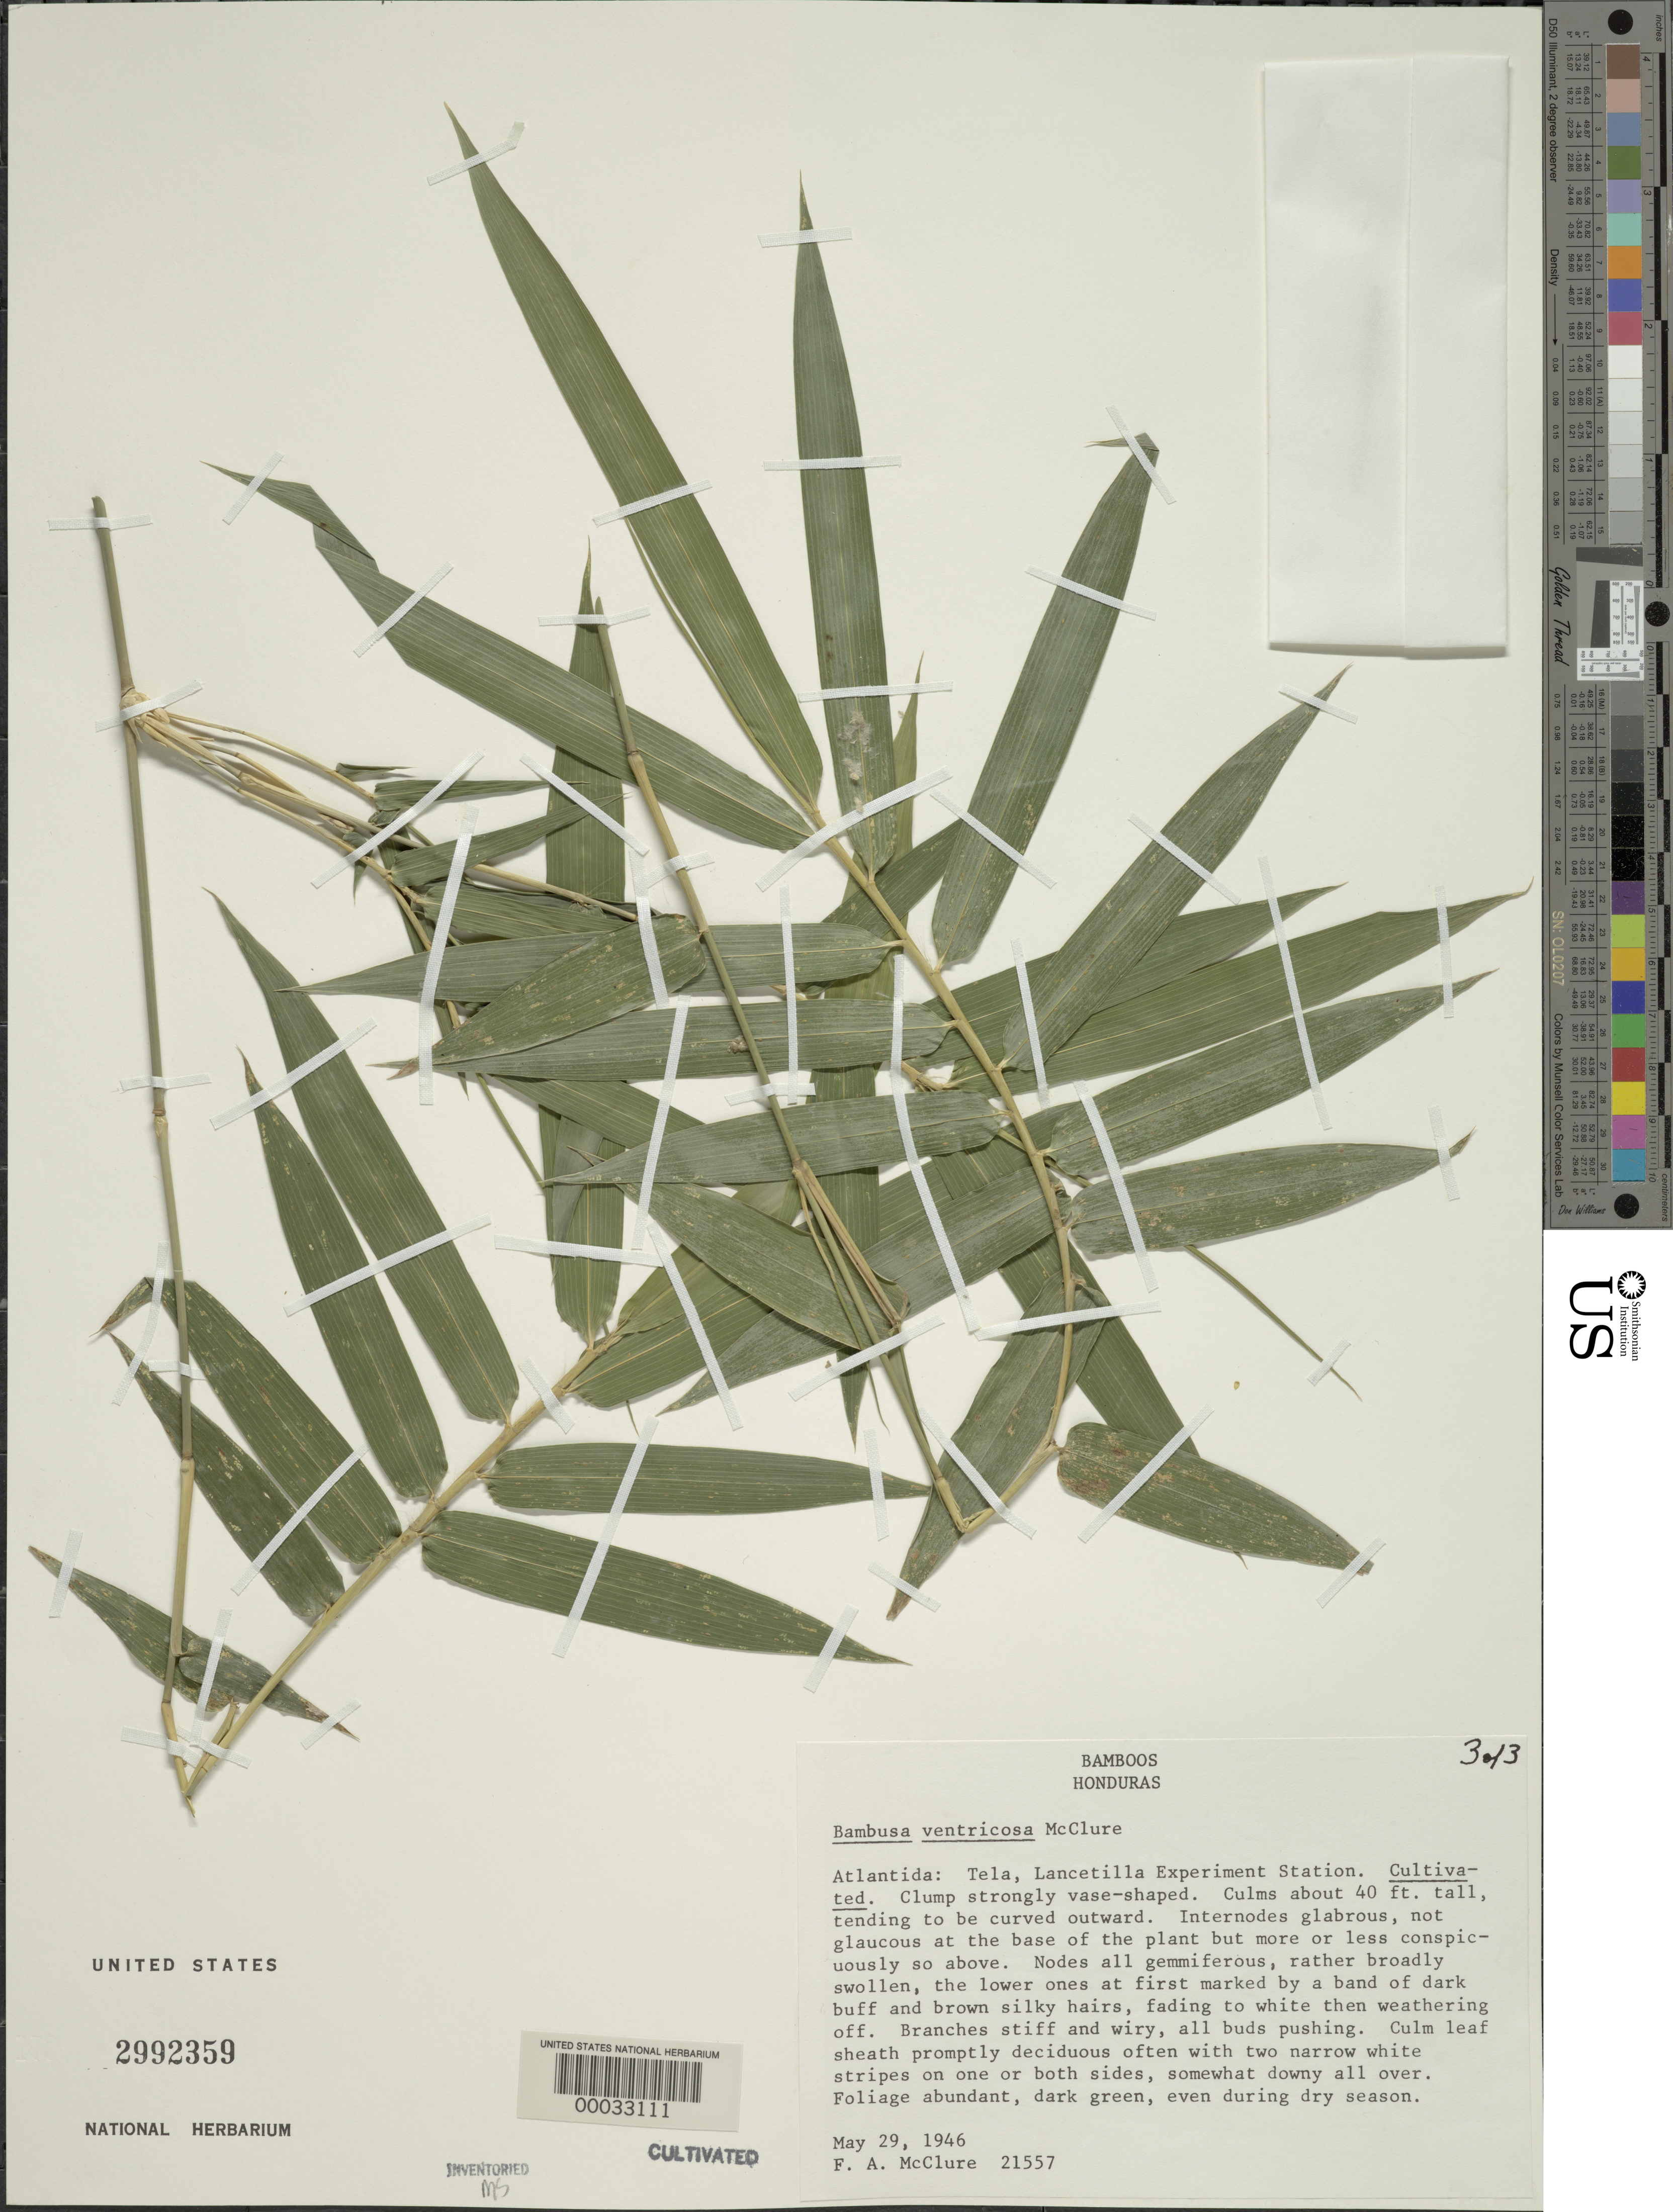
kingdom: Plantae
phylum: Tracheophyta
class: Liliopsida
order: Poales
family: Poaceae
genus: Bambusa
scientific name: Bambusa ventricosa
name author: McClure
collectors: F. A. McClure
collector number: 21557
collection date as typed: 29 May 1946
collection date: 1946-05-29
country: Honduras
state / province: Atlántida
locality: Lancetilla Exp. Station, Tela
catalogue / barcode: US 2992359